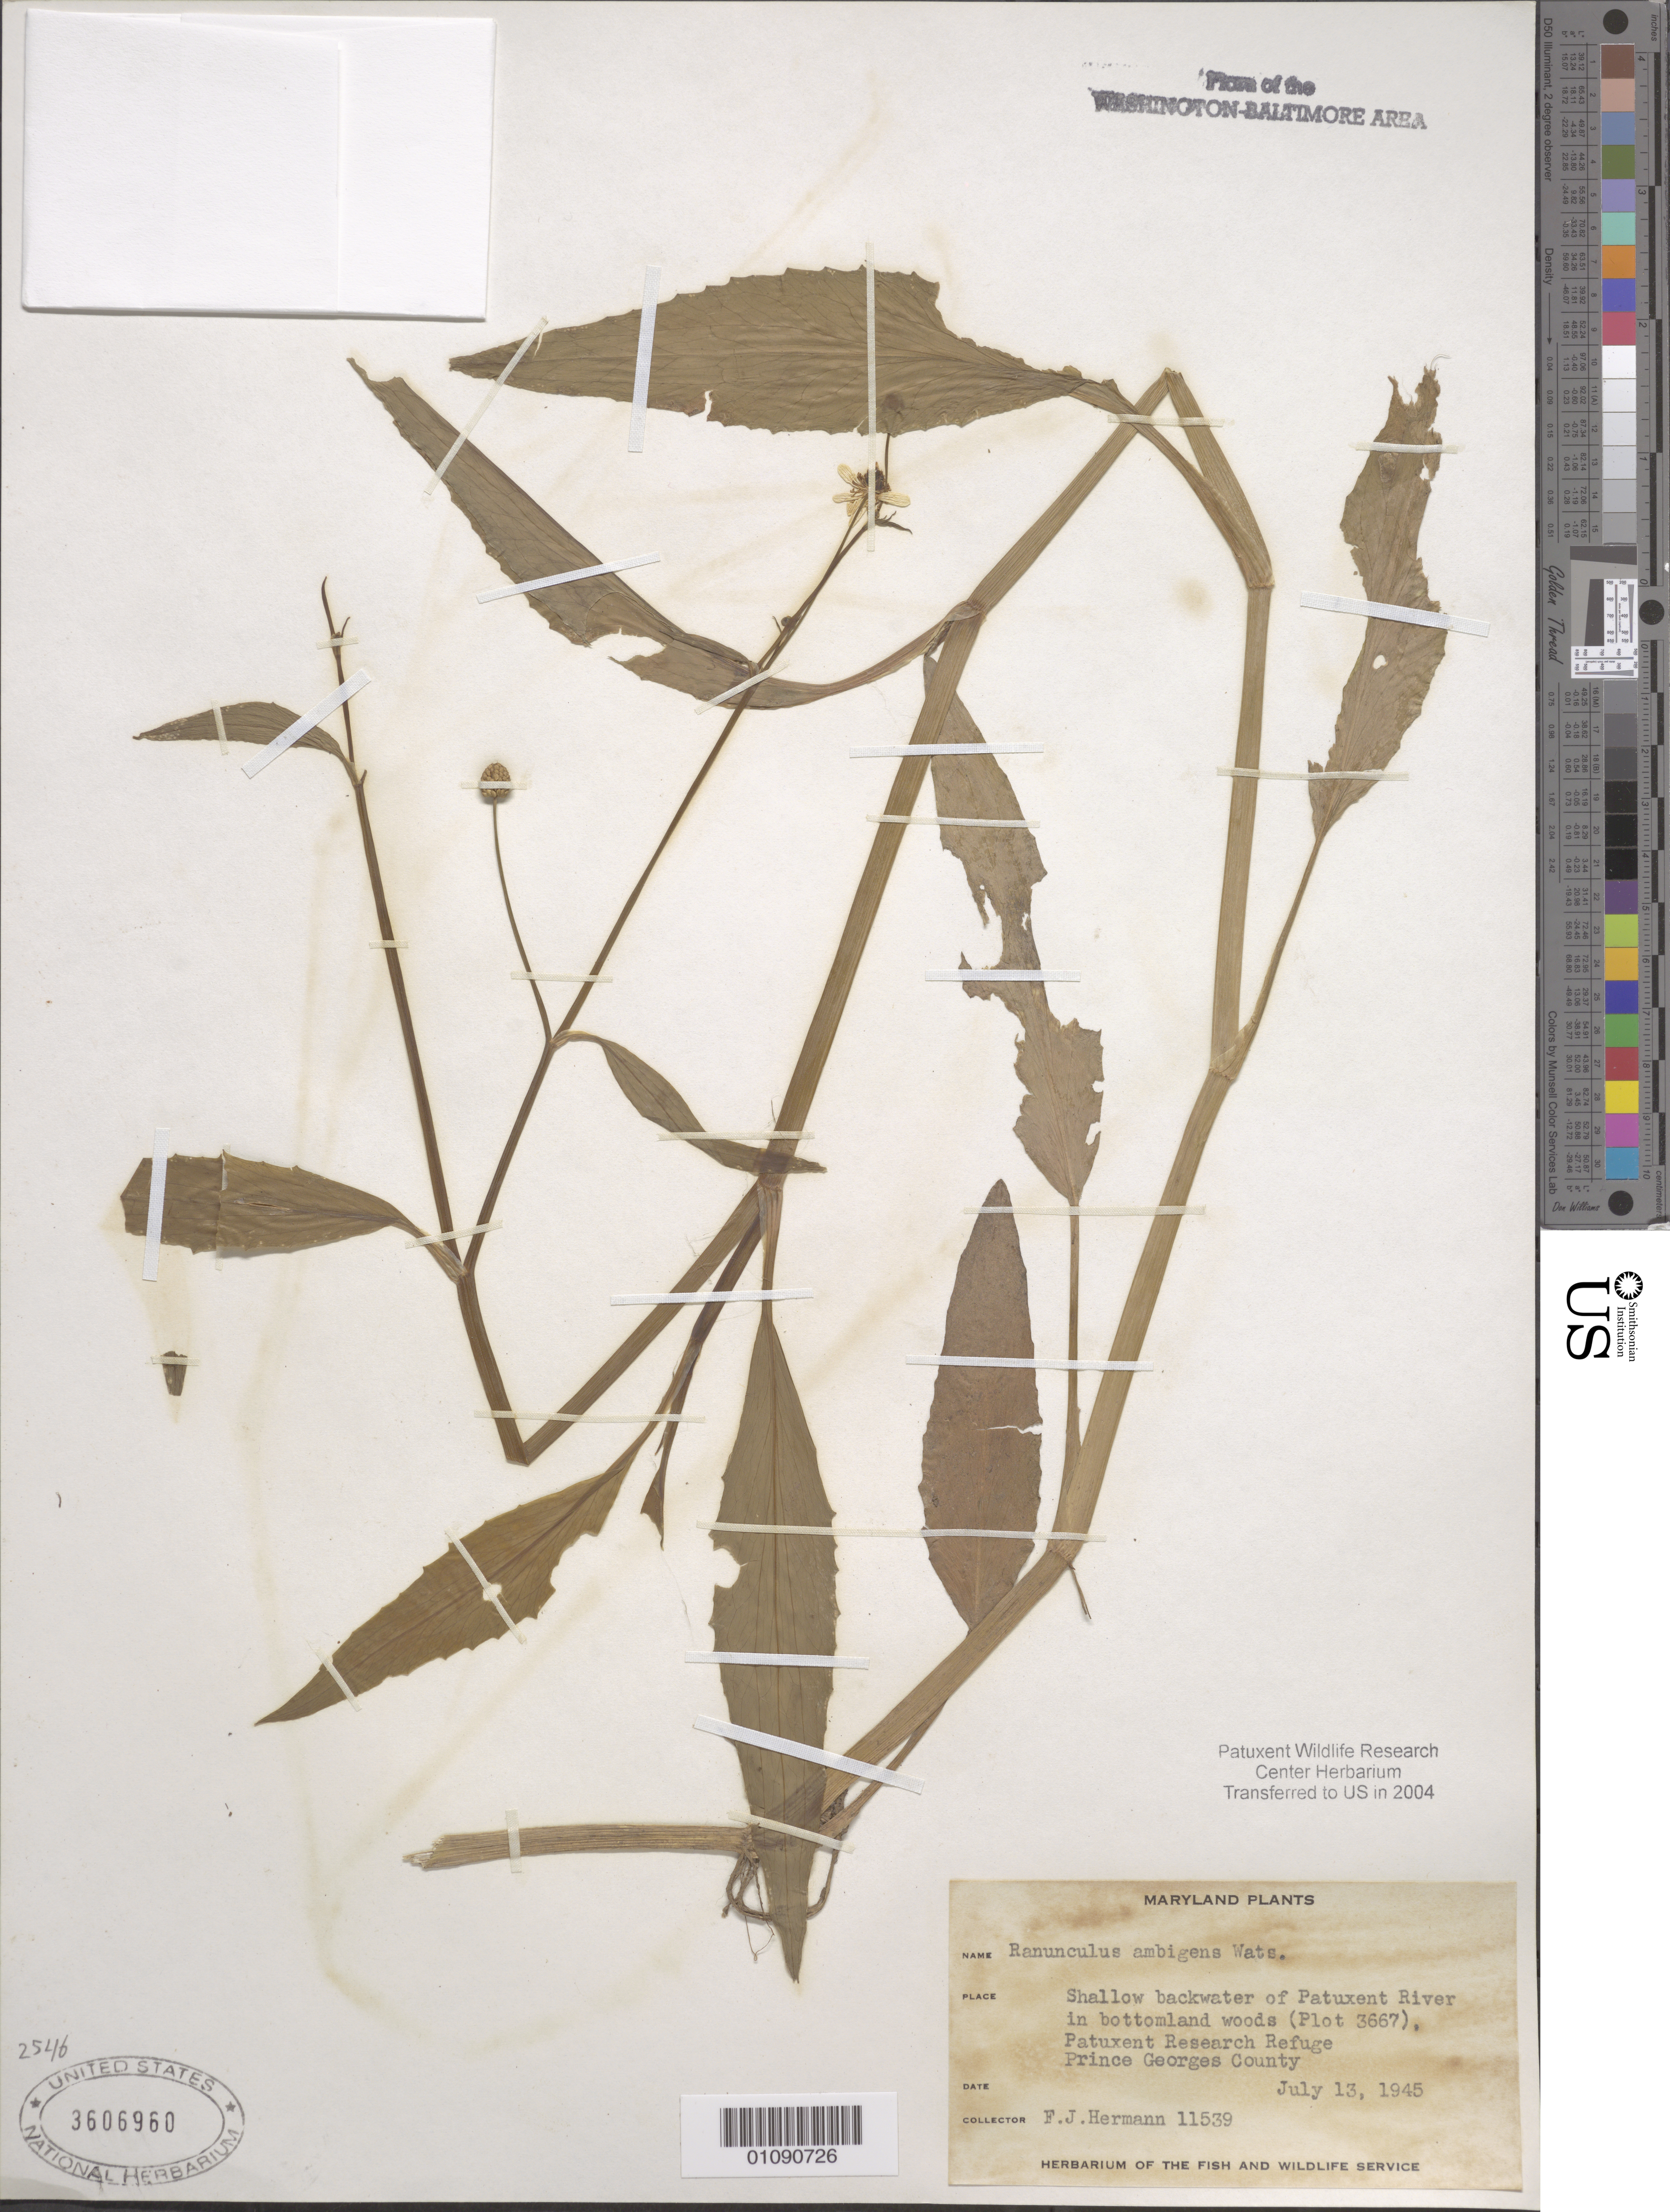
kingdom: Plantae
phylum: Tracheophyta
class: Magnoliopsida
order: Ranunculales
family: Ranunculaceae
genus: Ranunculus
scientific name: Ranunculus ambigens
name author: S. Watson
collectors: F. J. Hermann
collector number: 11539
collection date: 1945-07-13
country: United States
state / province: Maryland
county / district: Prince George's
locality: Patuxent Wildlife Refuge, shallow backwater of Patuxent River (plot 3667)..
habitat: Bottomland woods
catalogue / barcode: US 3606960